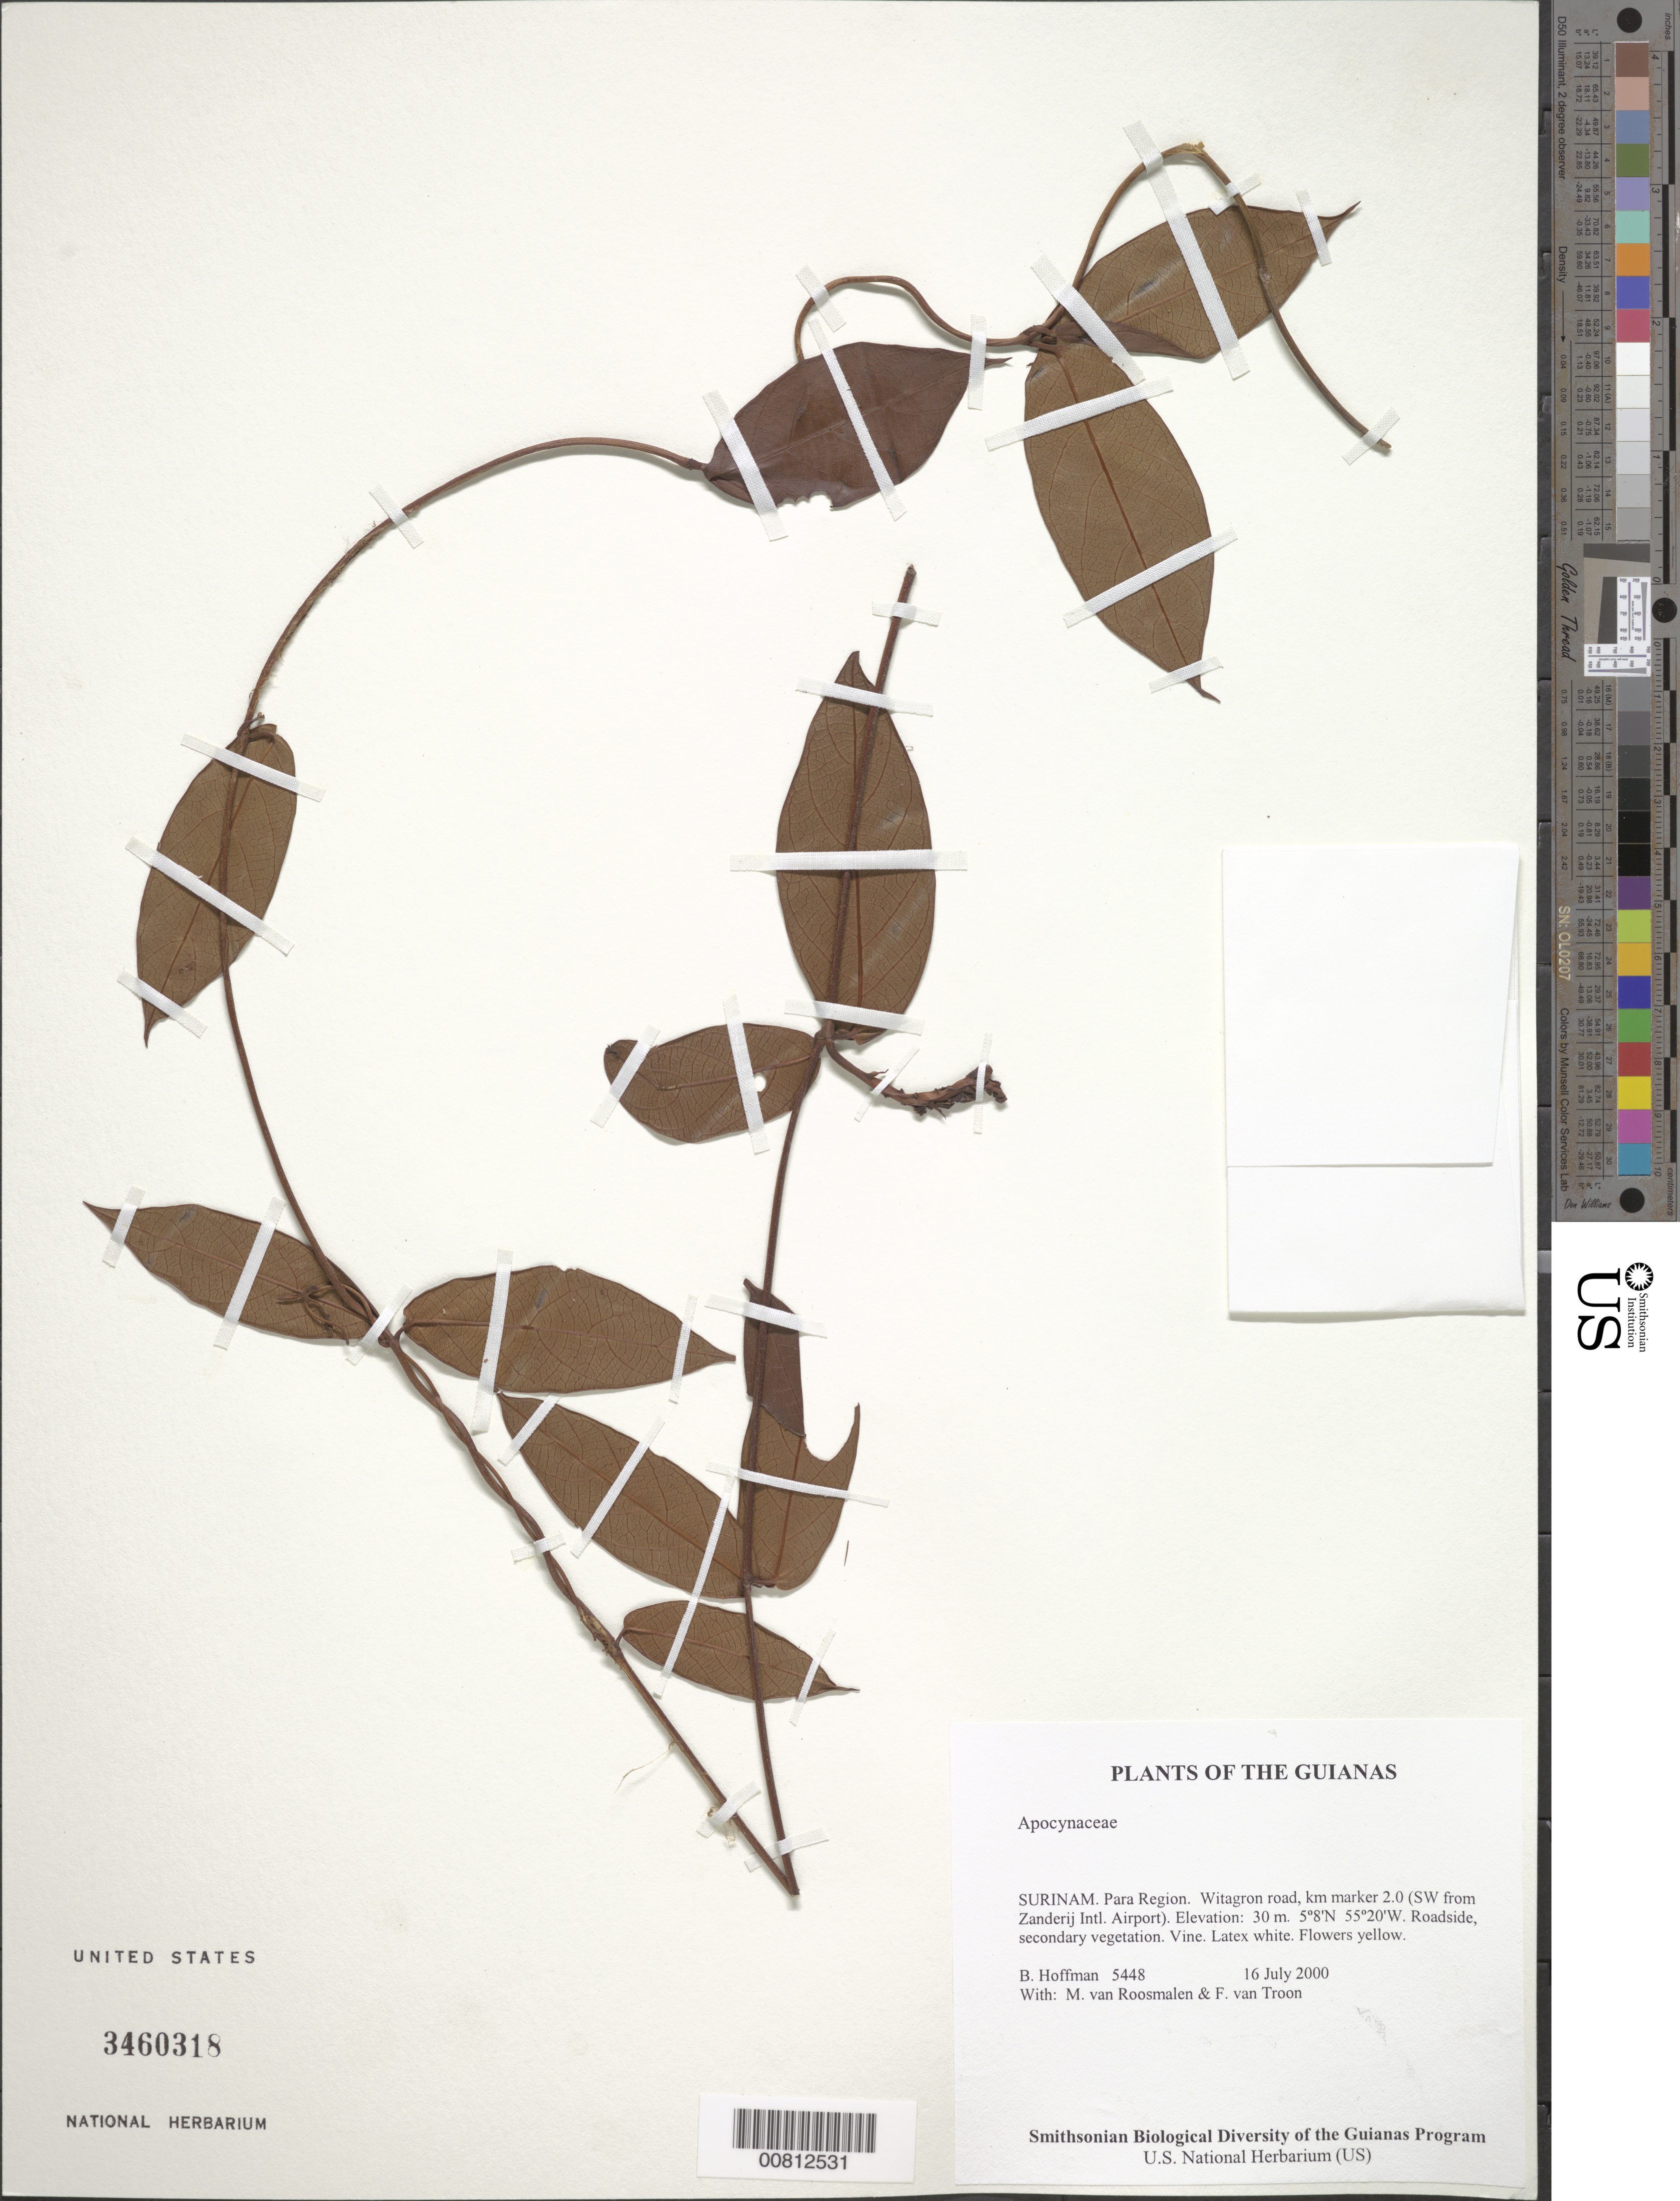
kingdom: Plantae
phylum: Tracheophyta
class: Magnoliopsida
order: Gentianales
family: Apocynaceae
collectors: B. Hoffman, M. Roosmalen & F. Van Troon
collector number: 5448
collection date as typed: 16 July 2000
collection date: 2000-07-16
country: Suriname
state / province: Para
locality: Witagron road, km marker 2.0 (SW from Zanderij Intl. Airport)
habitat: Roadside, secondary vegetation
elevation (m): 30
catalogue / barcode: US 3460318